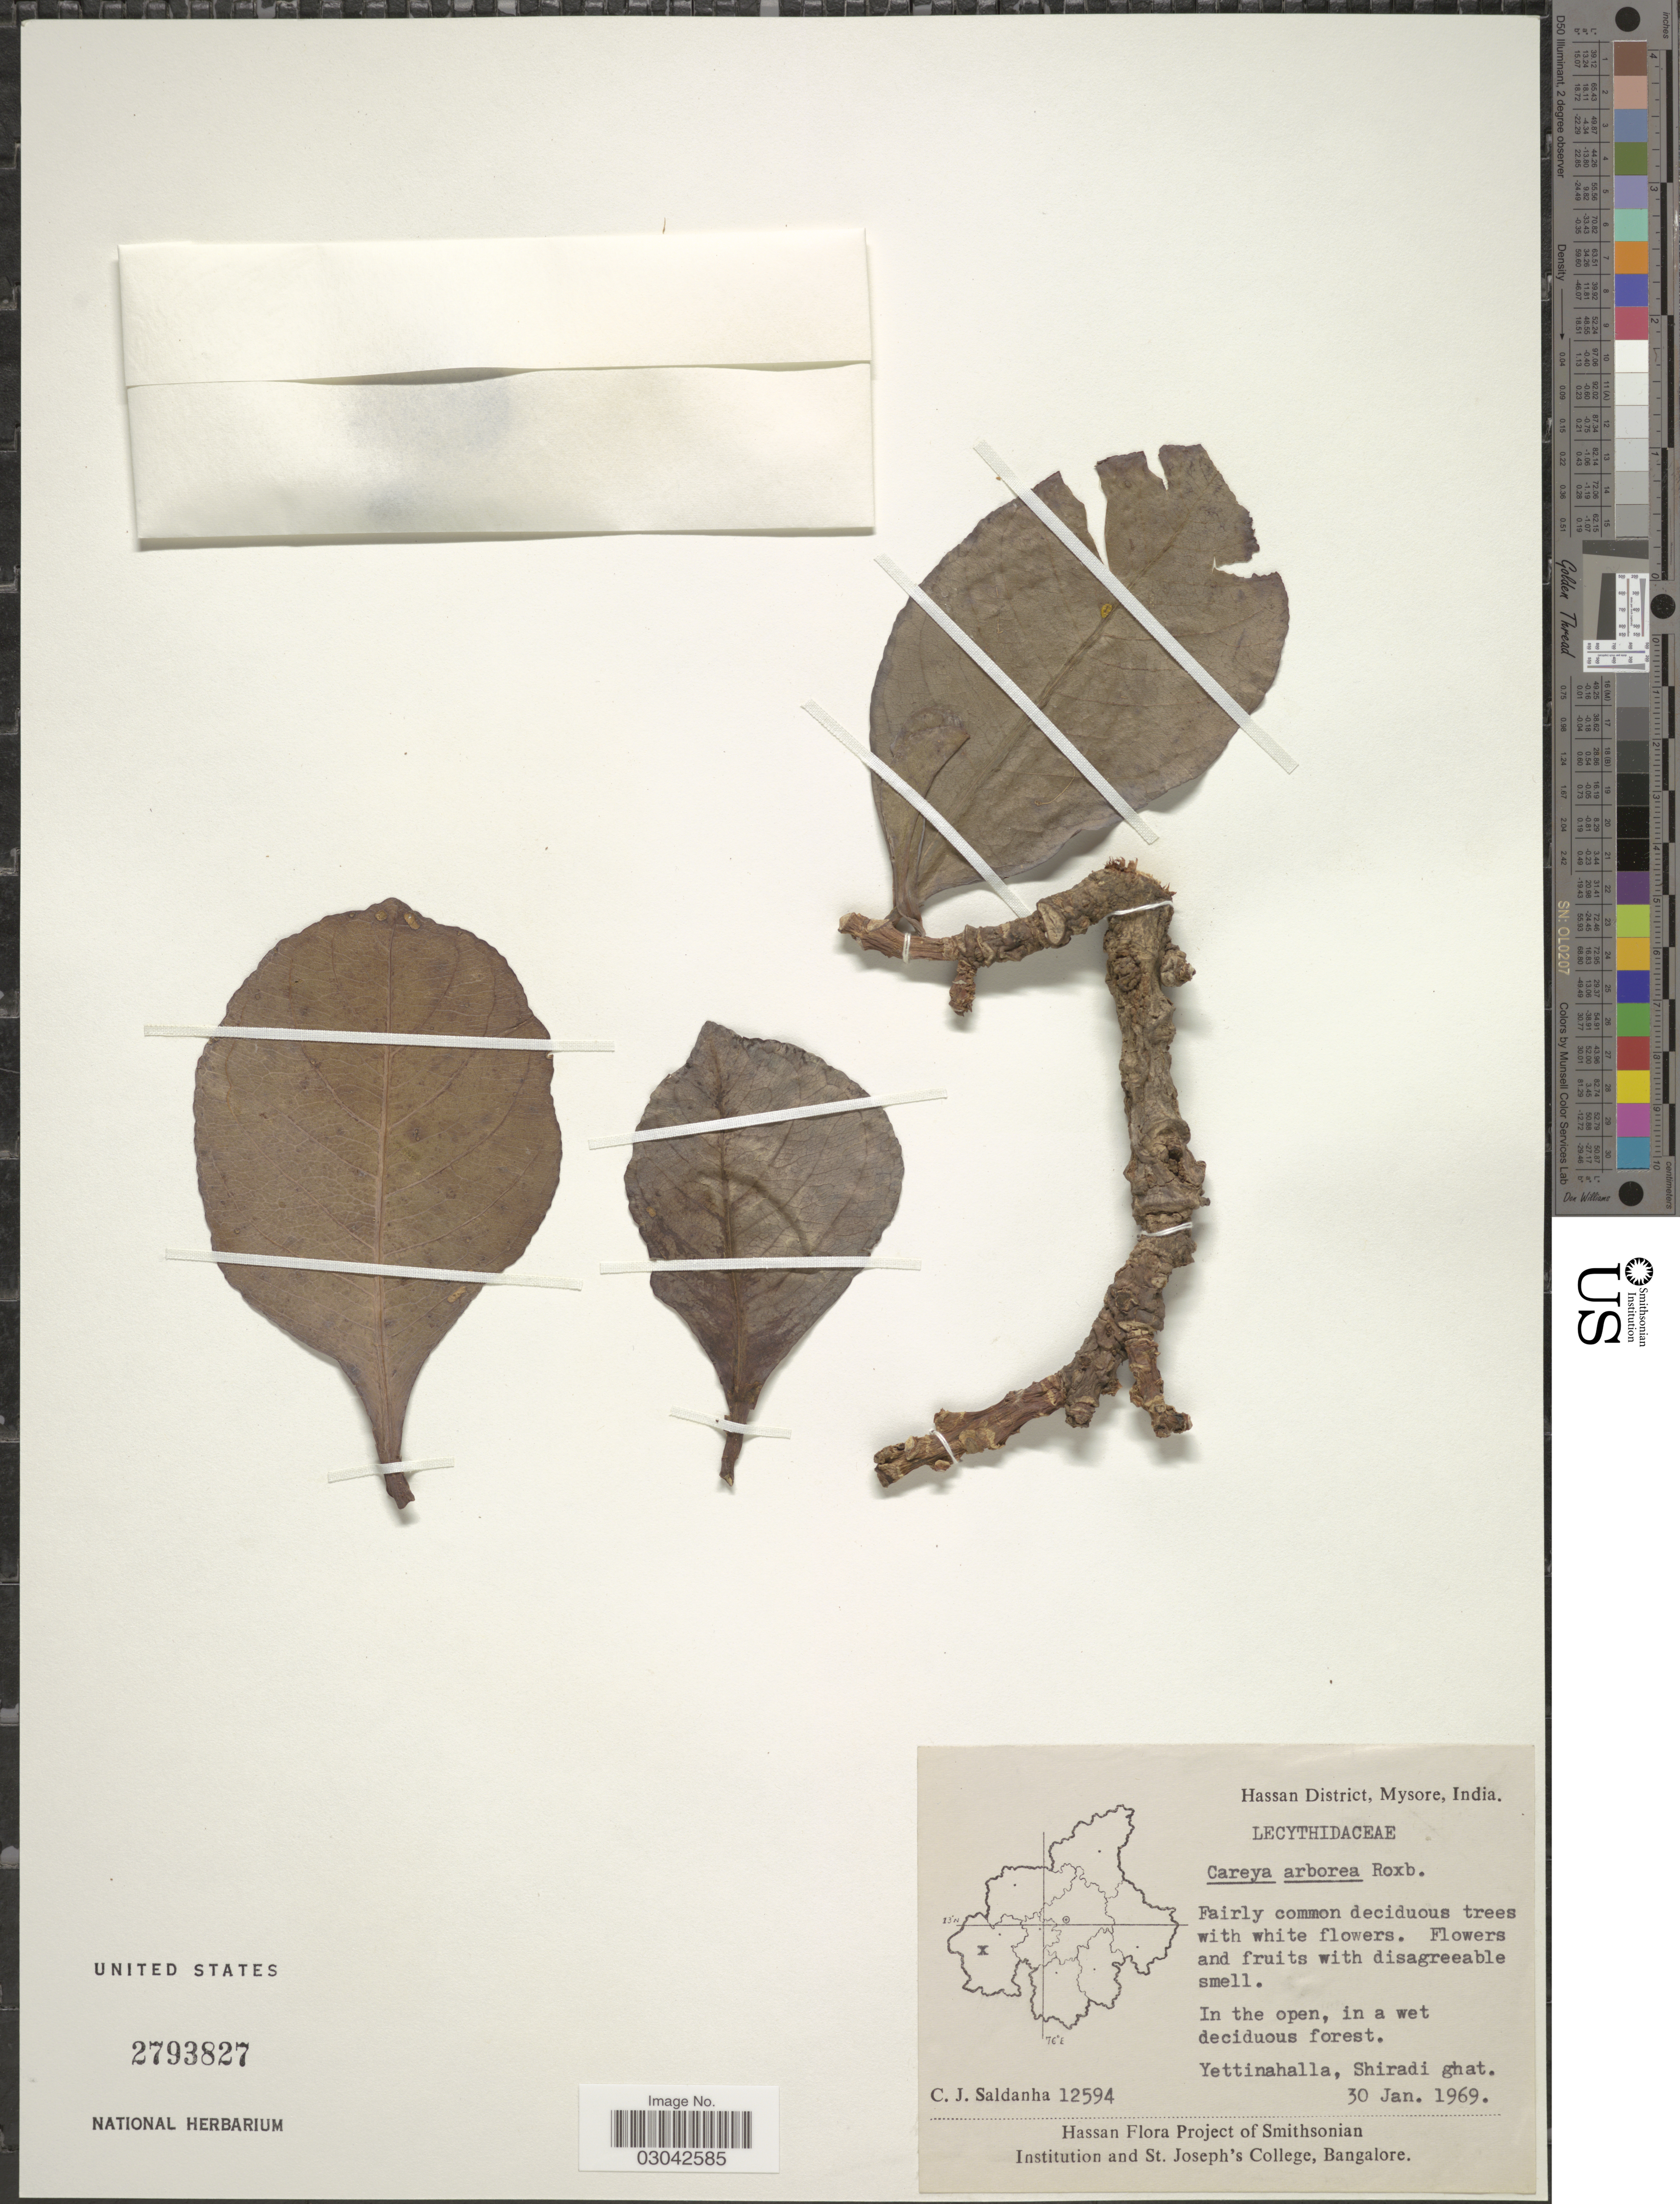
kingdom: Plantae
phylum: Tracheophyta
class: Magnoliopsida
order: Ericales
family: Lecythidaceae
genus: Careya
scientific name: Careya arborea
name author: Roxb.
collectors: C. J. Saldanha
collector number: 12594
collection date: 1969-01-30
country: India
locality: Hassan District, Mysore. Yettinahalla, Shiradi ghat.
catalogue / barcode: US 2793827